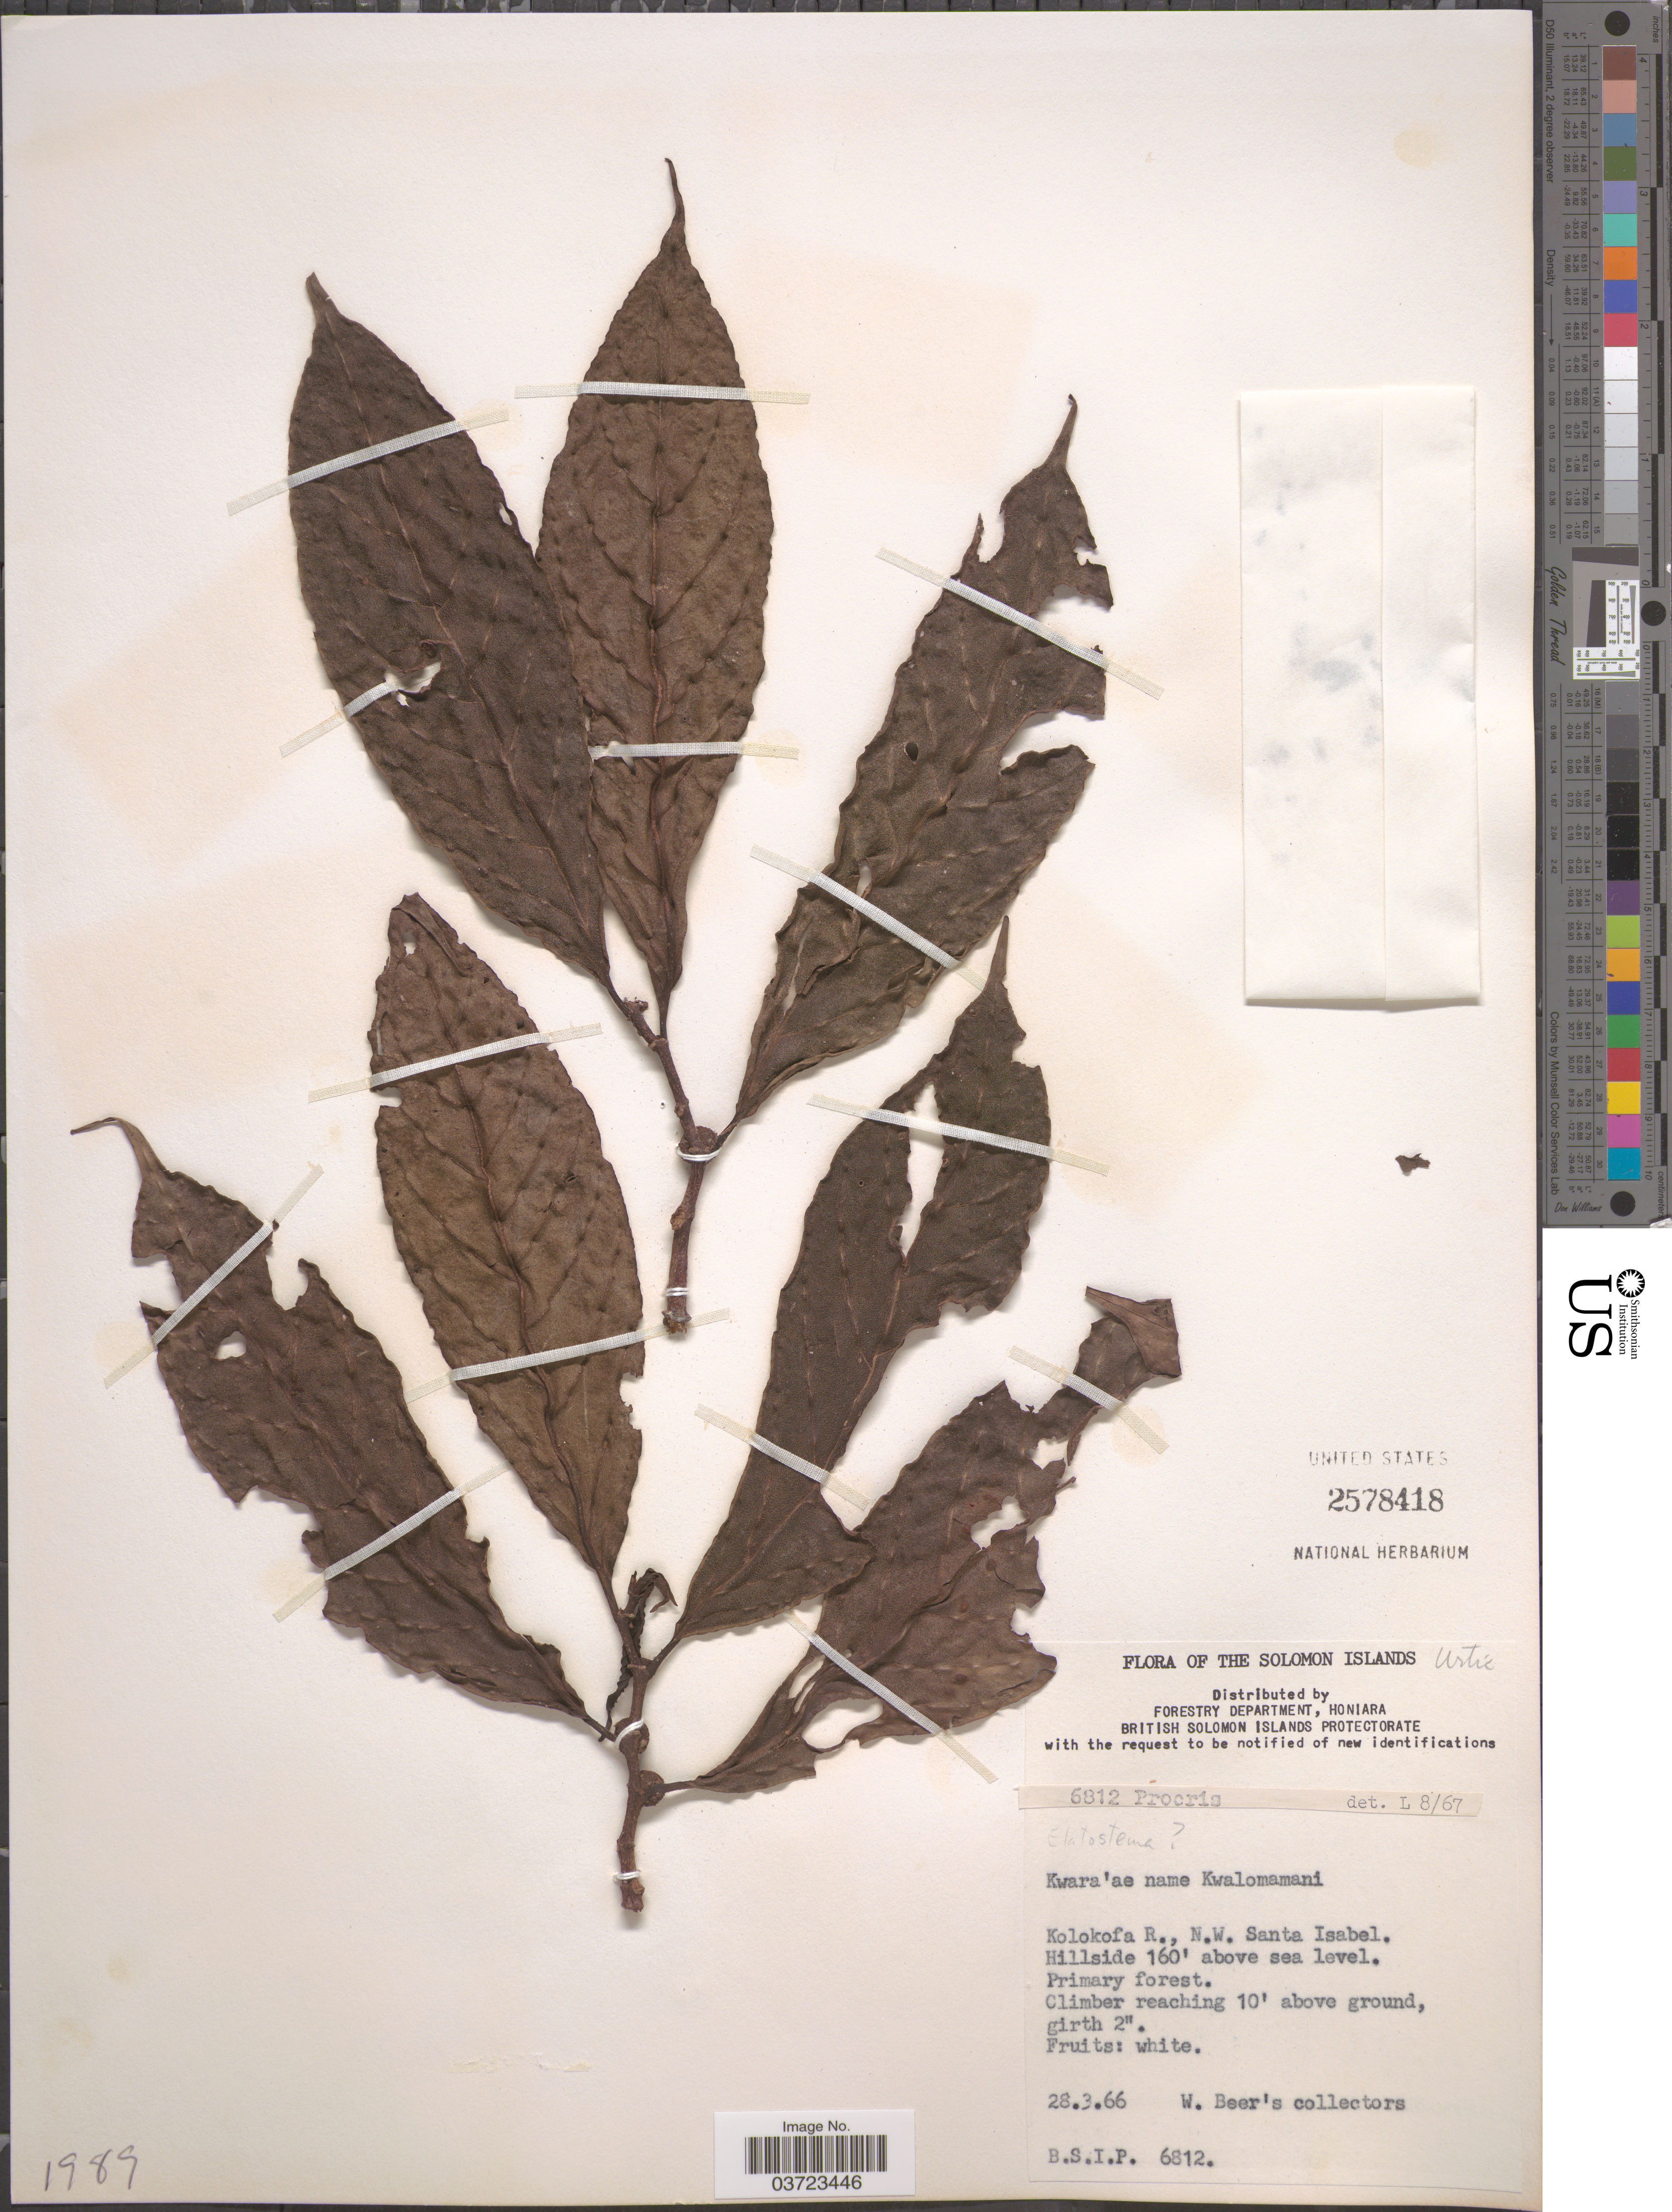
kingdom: Plantae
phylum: Tracheophyta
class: Magnoliopsida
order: Rosales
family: Urticaceae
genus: Elatostema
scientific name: Elatostema sp.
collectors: W. Beer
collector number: B.S.I.P.6812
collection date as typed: Transcribed d/m/y: 28/3/66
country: Solomon Islands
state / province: Solomon Islands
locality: Kolokofa R., N.W. Santa Isabel. Hillside.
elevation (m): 49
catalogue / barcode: US 2578418